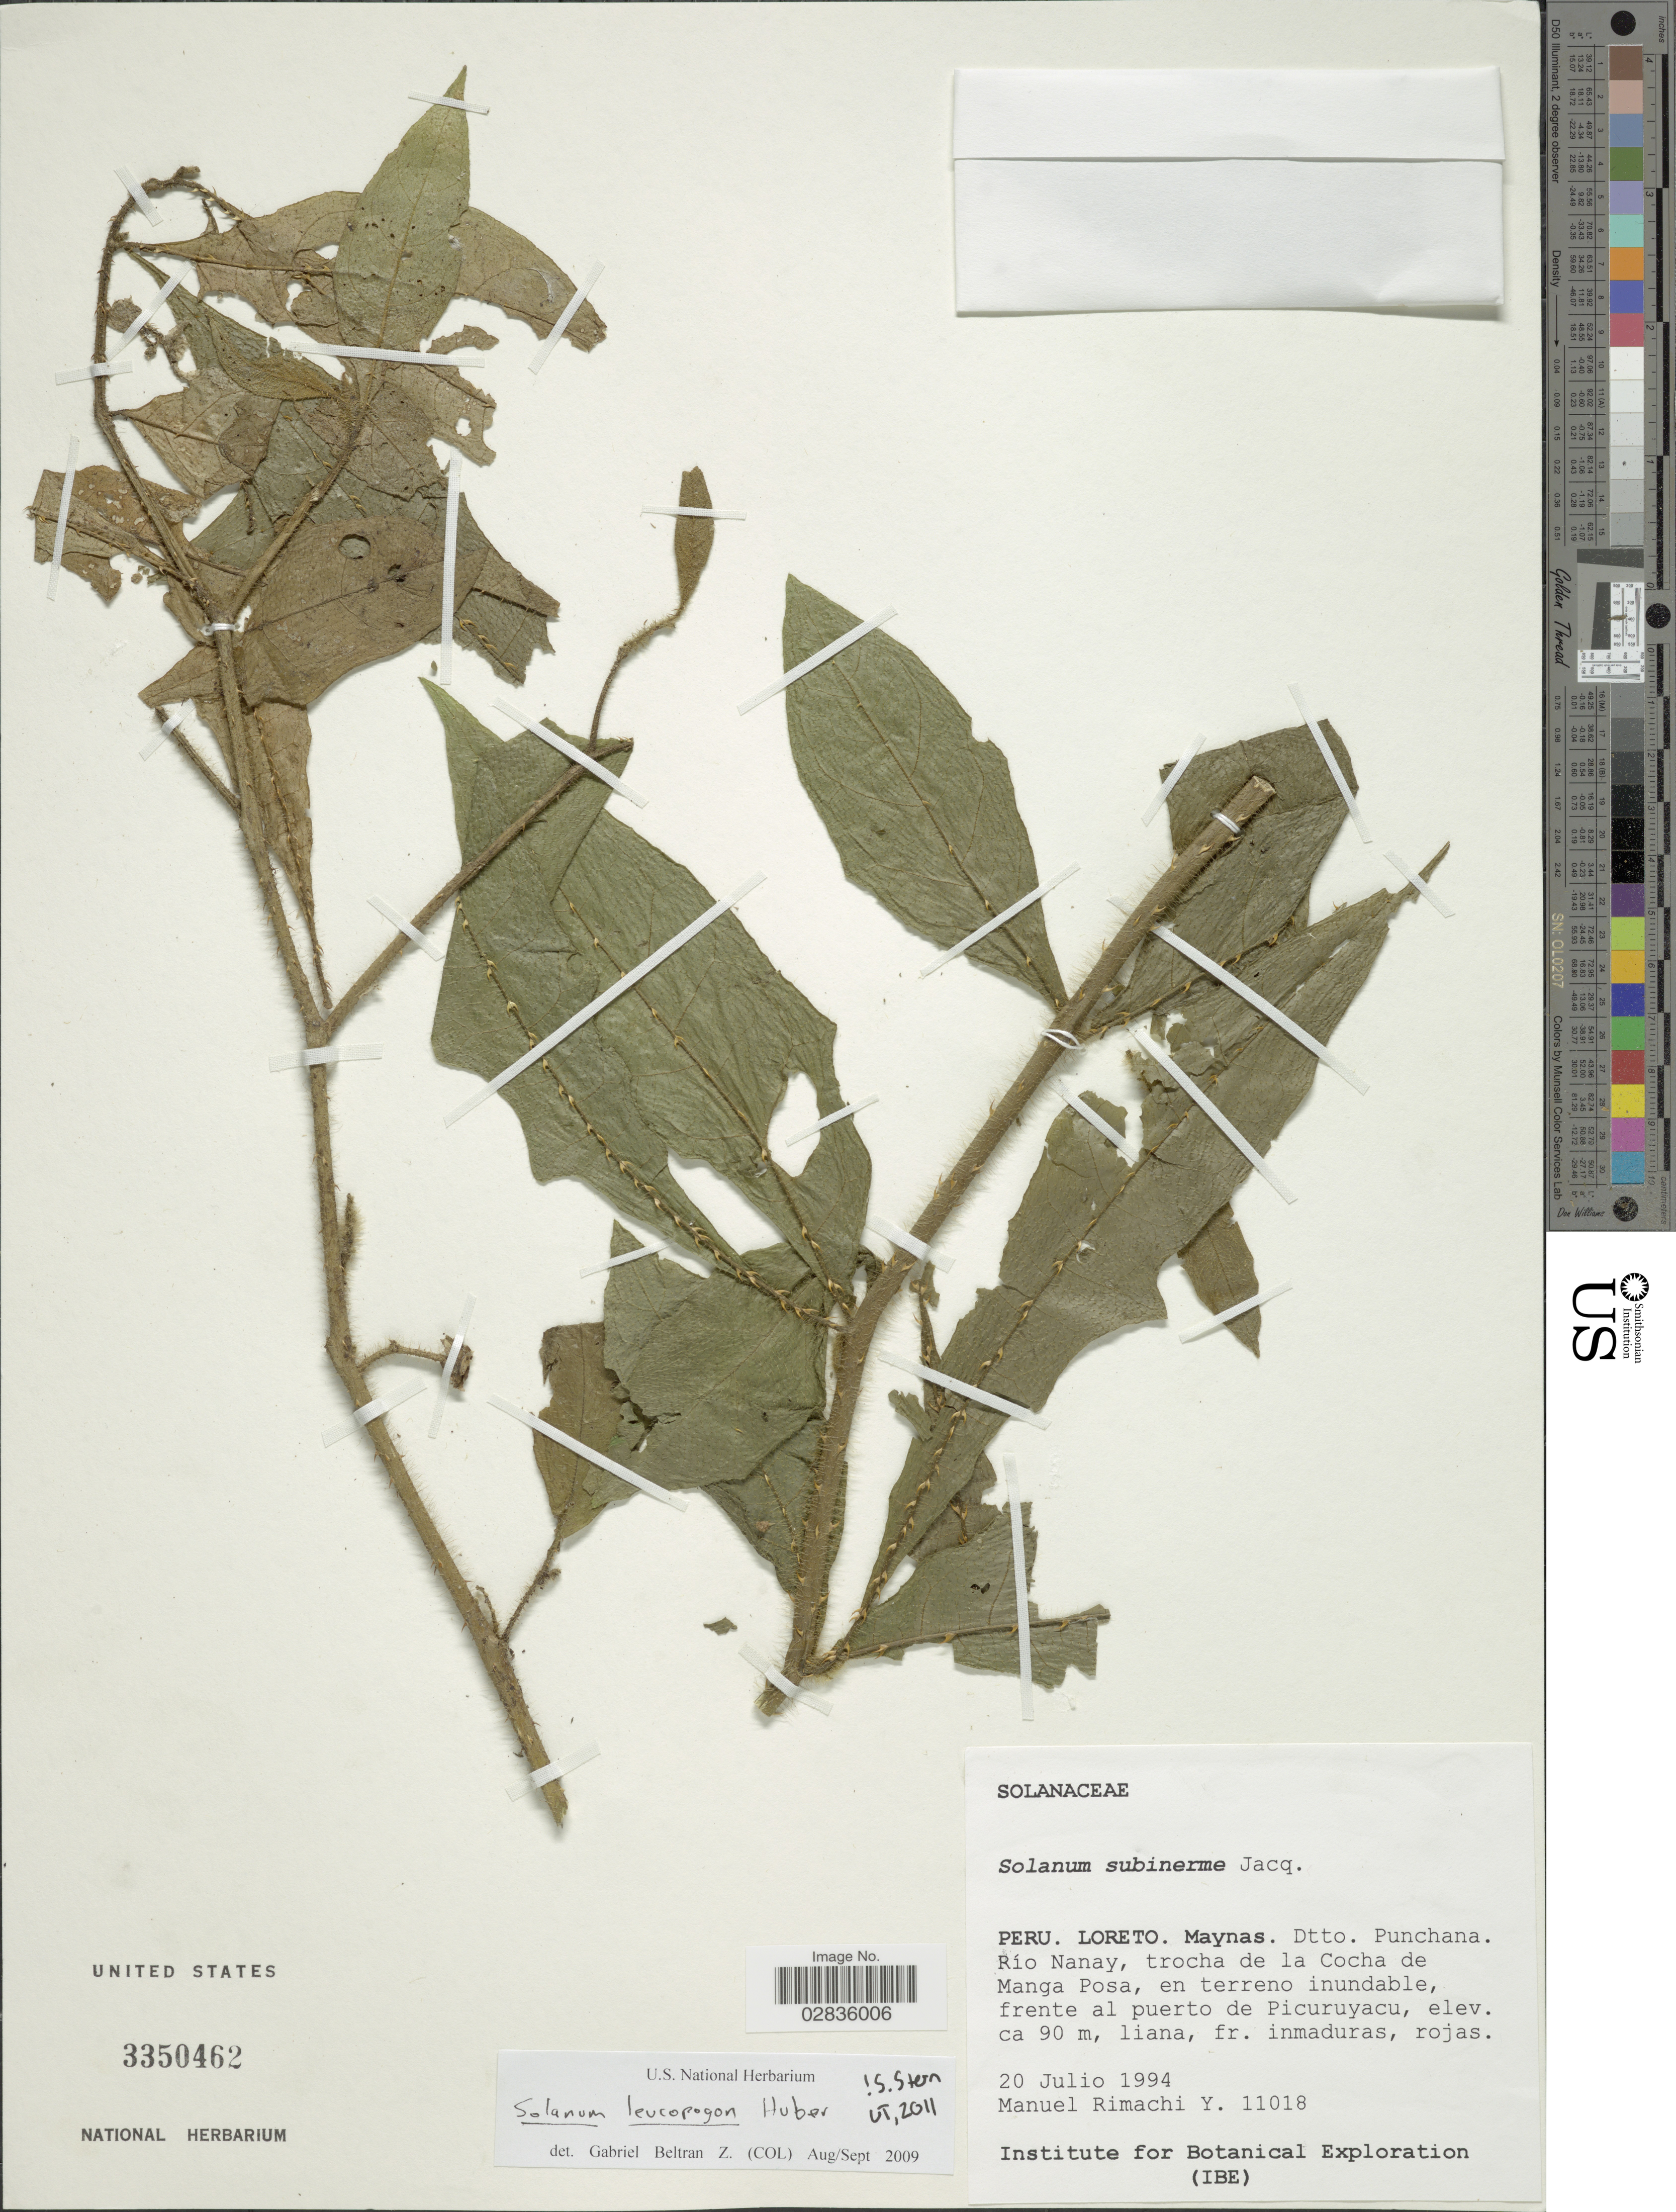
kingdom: Plantae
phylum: Tracheophyta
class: Magnoliopsida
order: Solanales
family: Solanaceae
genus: Solanum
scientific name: Solanum leucopogon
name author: Huber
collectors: M. Rimachi Y.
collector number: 11018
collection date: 1994-07-20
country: Peru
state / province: Loreto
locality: Maynas. Dtto. Punchana. Río Nanay, trocha de la Cocha de Manga Posa, en terreno inundable, frente al puerto de Picuruyacu.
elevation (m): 90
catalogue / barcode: US 3350462